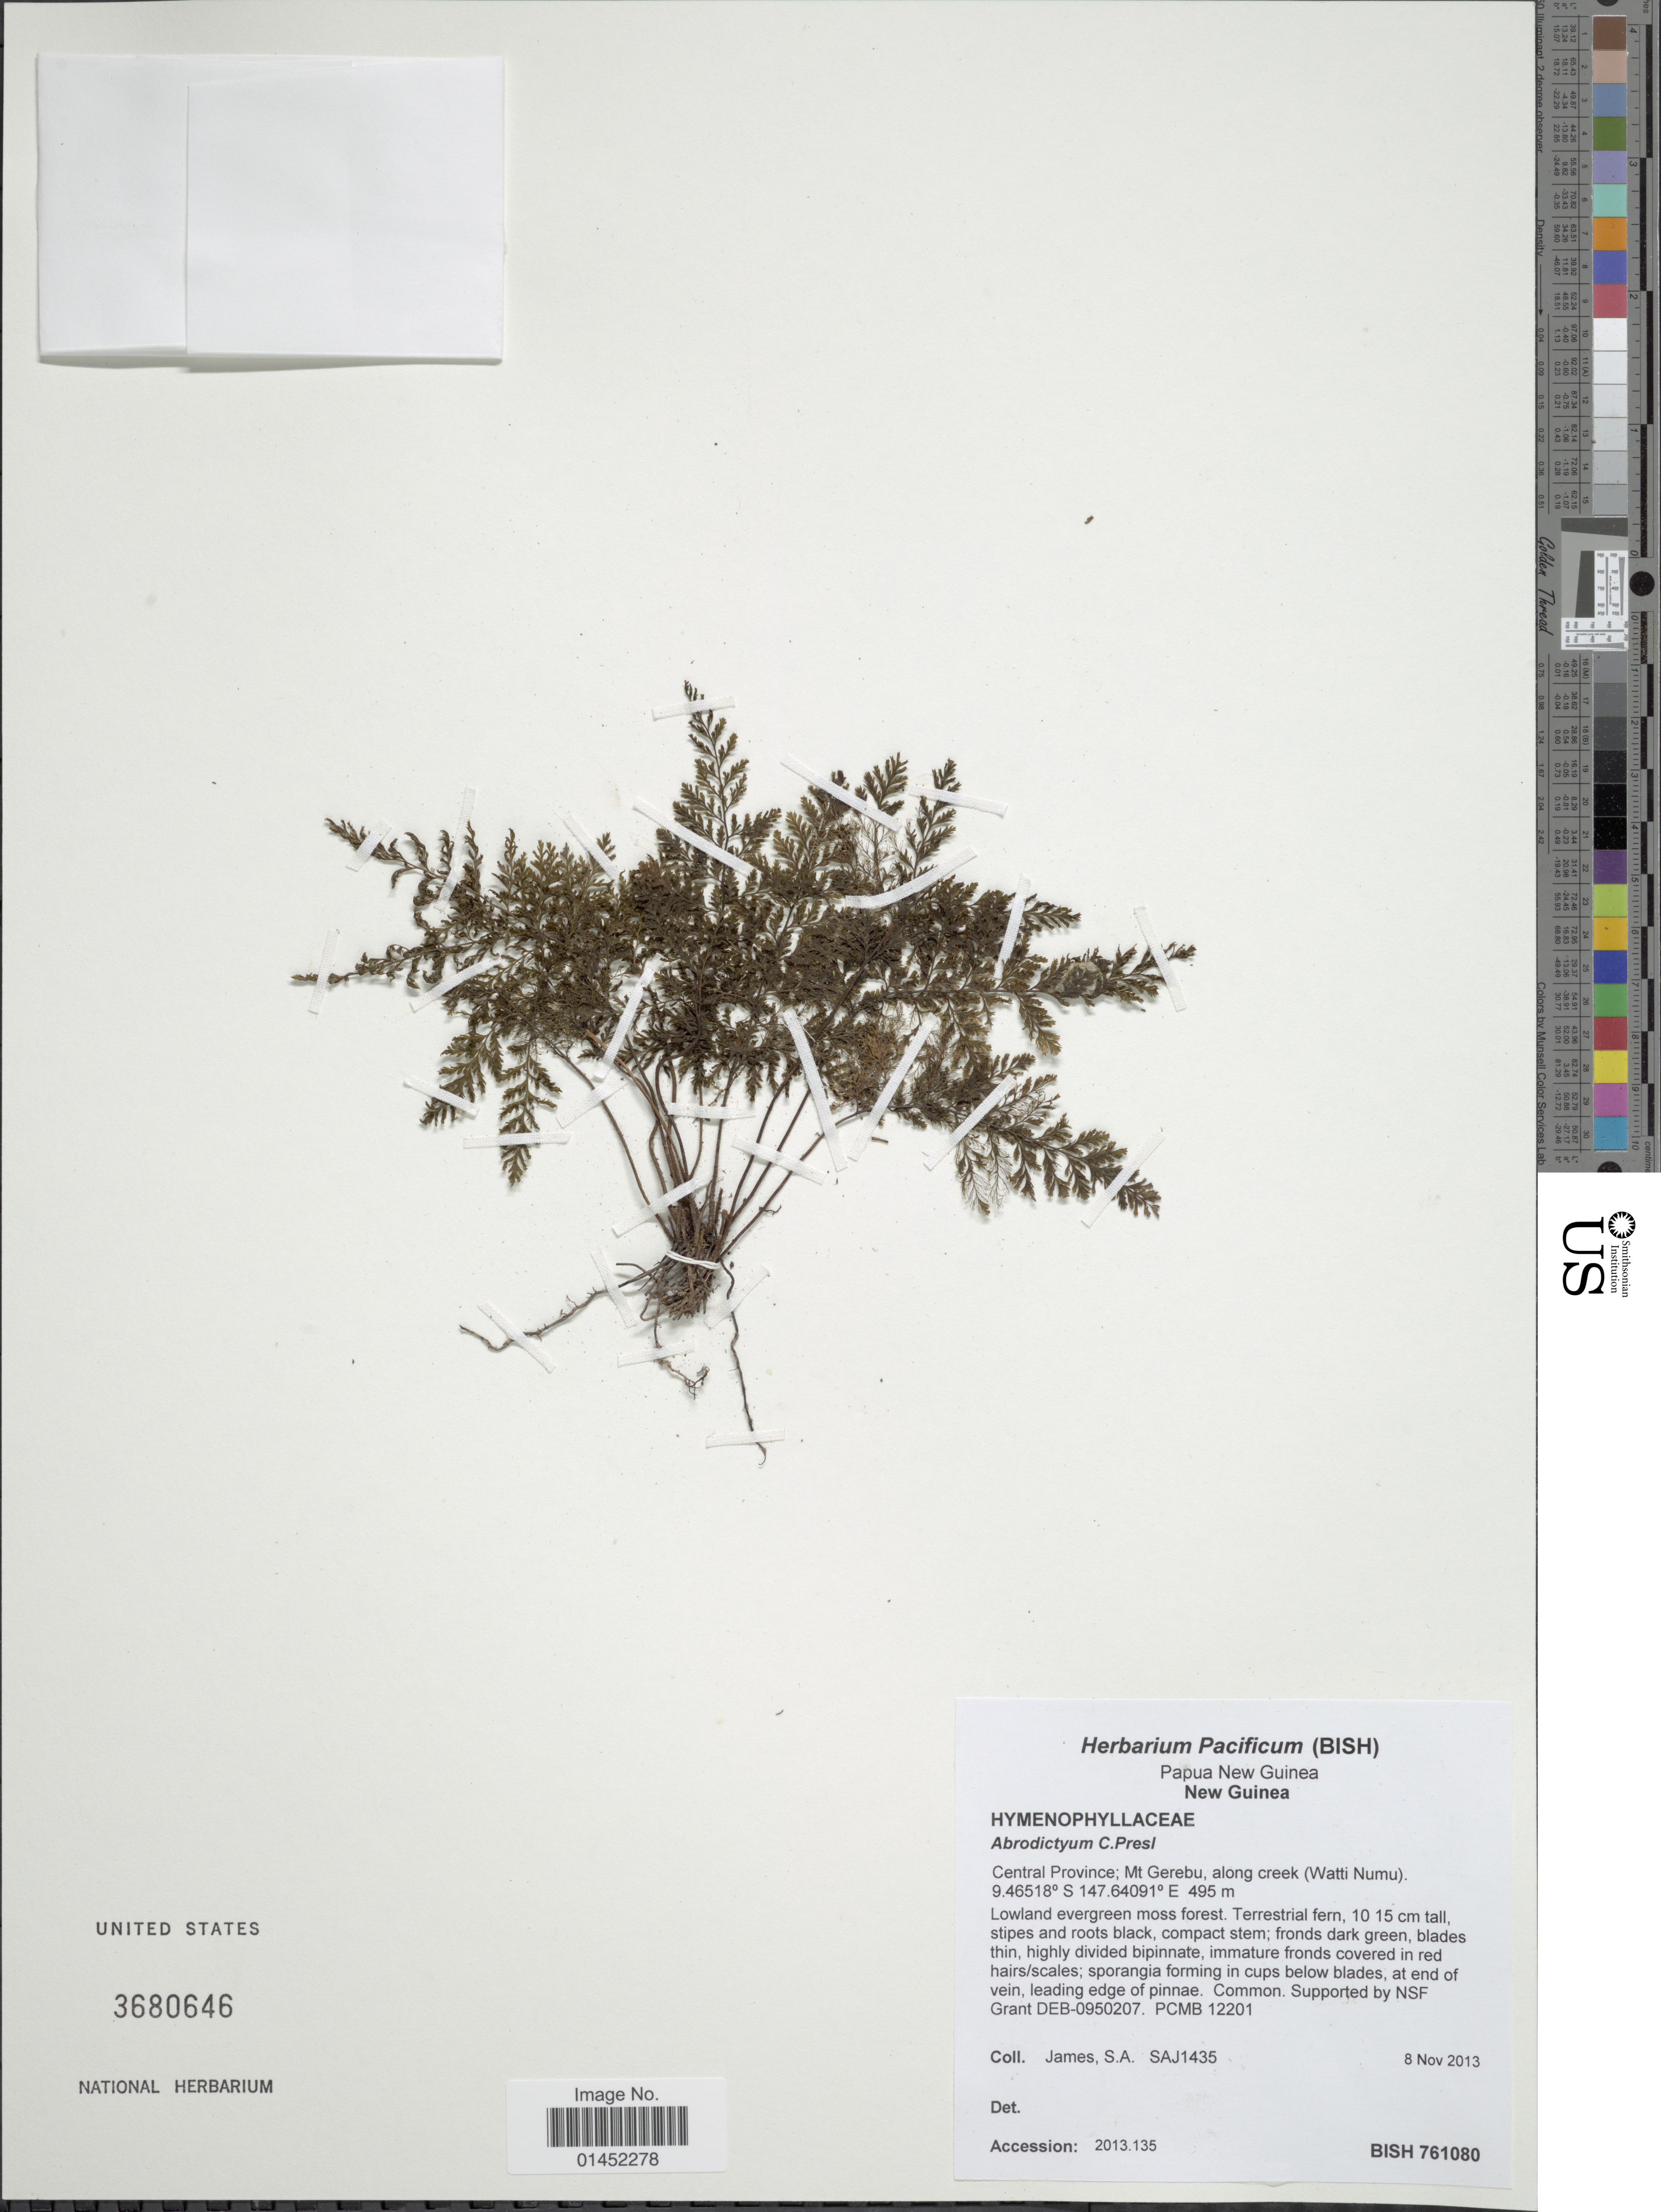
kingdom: Plantae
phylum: Tracheophyta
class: Polypodiopsida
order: Hymenophyllales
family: Hymenophyllaceae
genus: Abrodictyum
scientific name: Abrodictyum sp.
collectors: S. James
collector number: SAJ1435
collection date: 2013-11-08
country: Papua New Guinea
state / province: Central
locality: New Guinea, Mt Gerebu, along creek (Watti Numu)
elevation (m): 495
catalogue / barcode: US 3680646